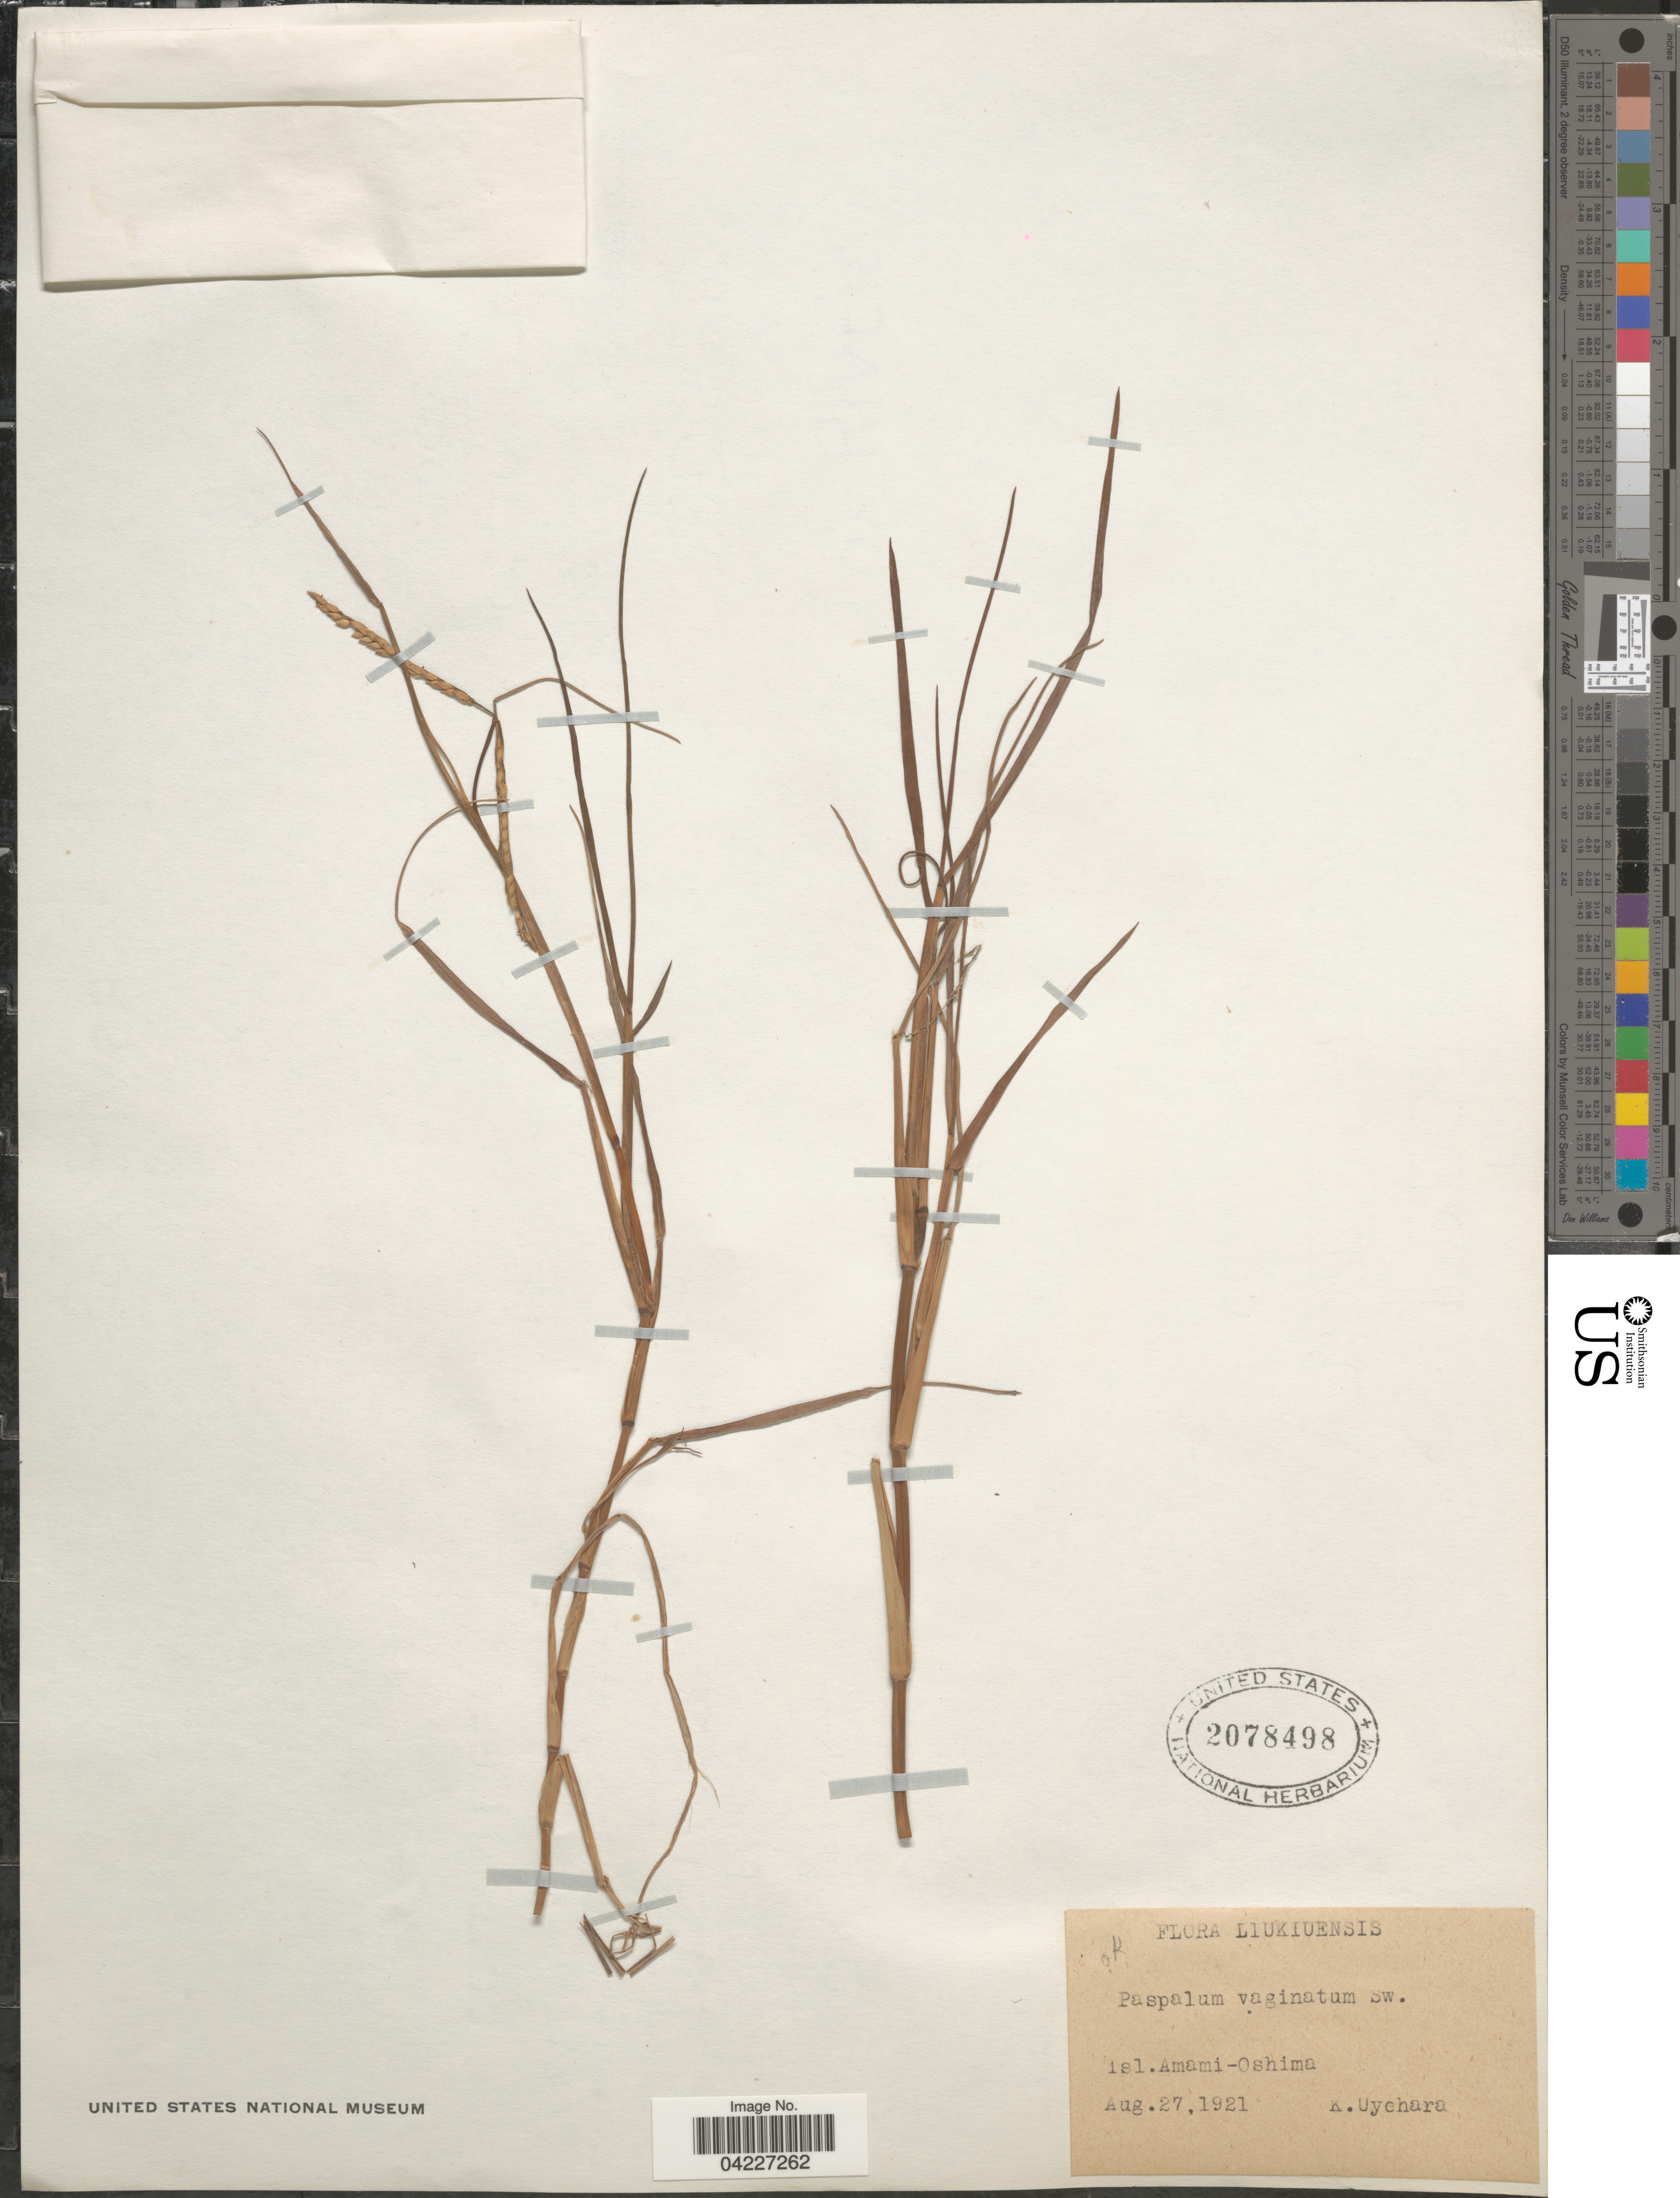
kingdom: Plantae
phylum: Tracheophyta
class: Liliopsida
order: Poales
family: Poaceae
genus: Paspalum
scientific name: Paspalum distichum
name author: L.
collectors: K. Uyehara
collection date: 1921-08-27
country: Japan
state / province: Okinawa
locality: Liukiuensis. Isl. Amami-Oshima.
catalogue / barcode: US 2078498